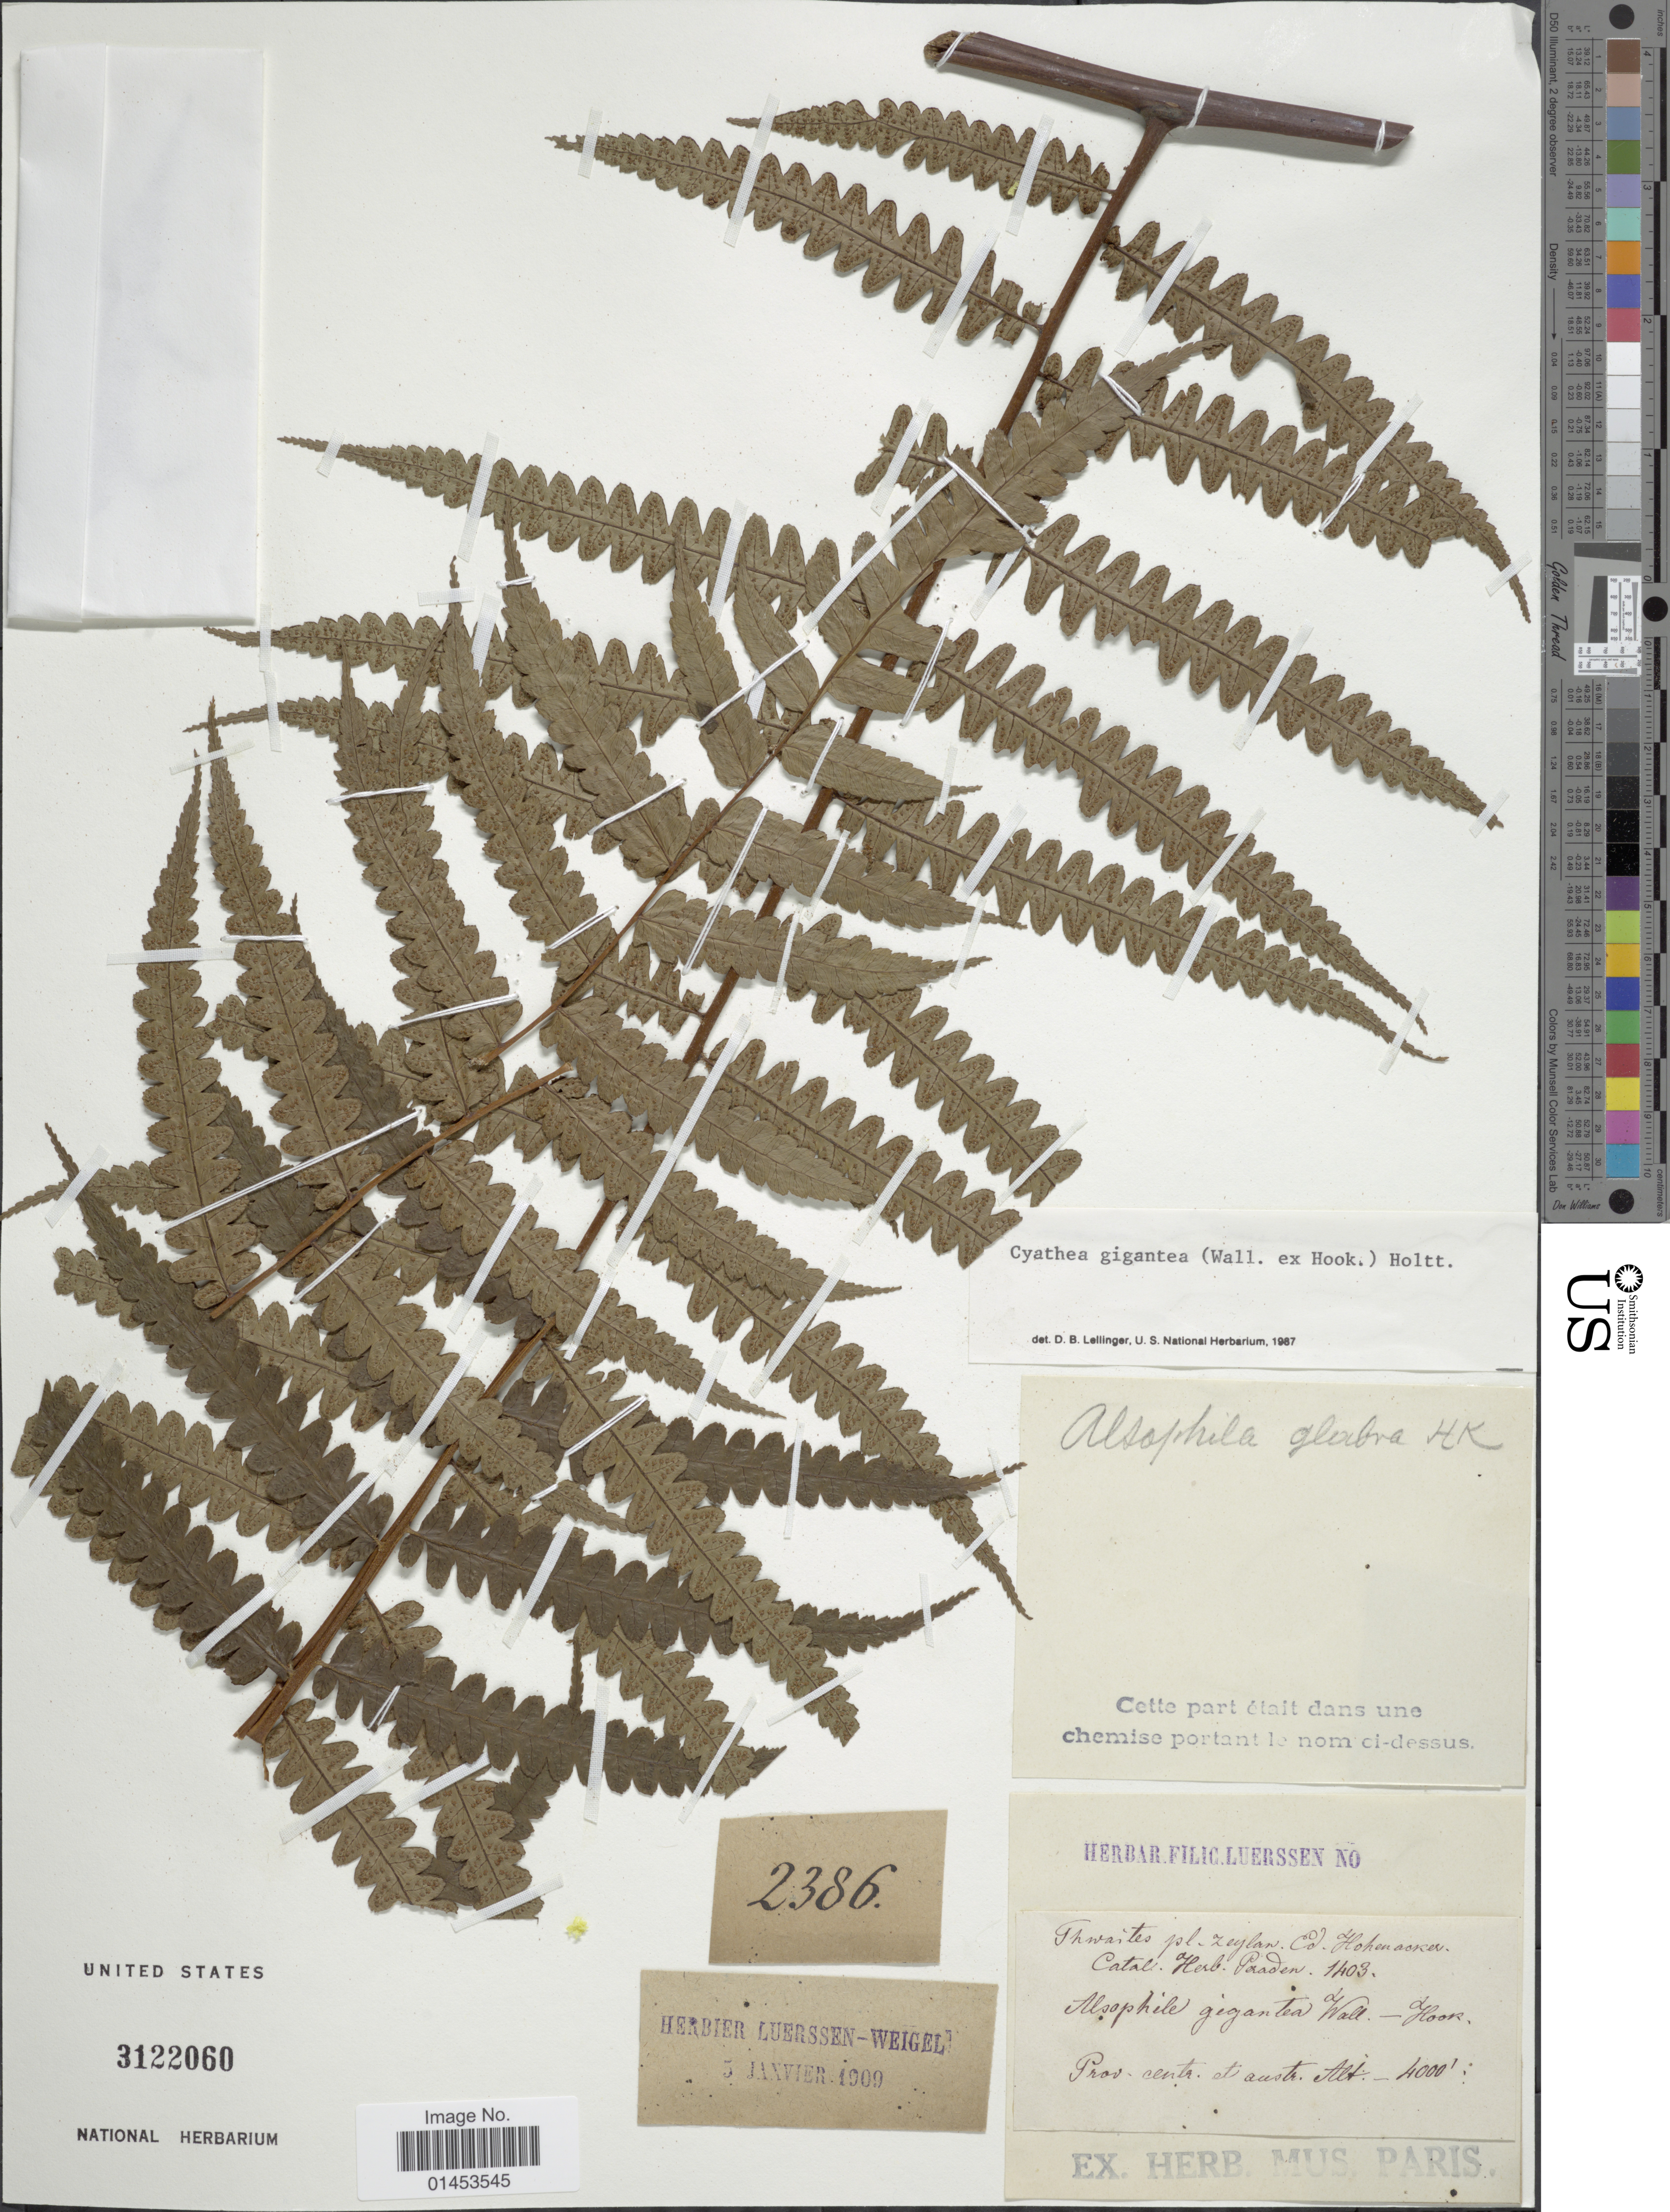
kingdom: Plantae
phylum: Tracheophyta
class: Polypodiopsida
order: Cyatheales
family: Cyatheaceae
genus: Cyathea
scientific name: Cyathea gigantea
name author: (Wall. ex Hook.) Holttum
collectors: ex herb. Leurssen-Weigel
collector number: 2386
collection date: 1909-01-05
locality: Prov. centr. at austr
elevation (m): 1219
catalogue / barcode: US 3122060